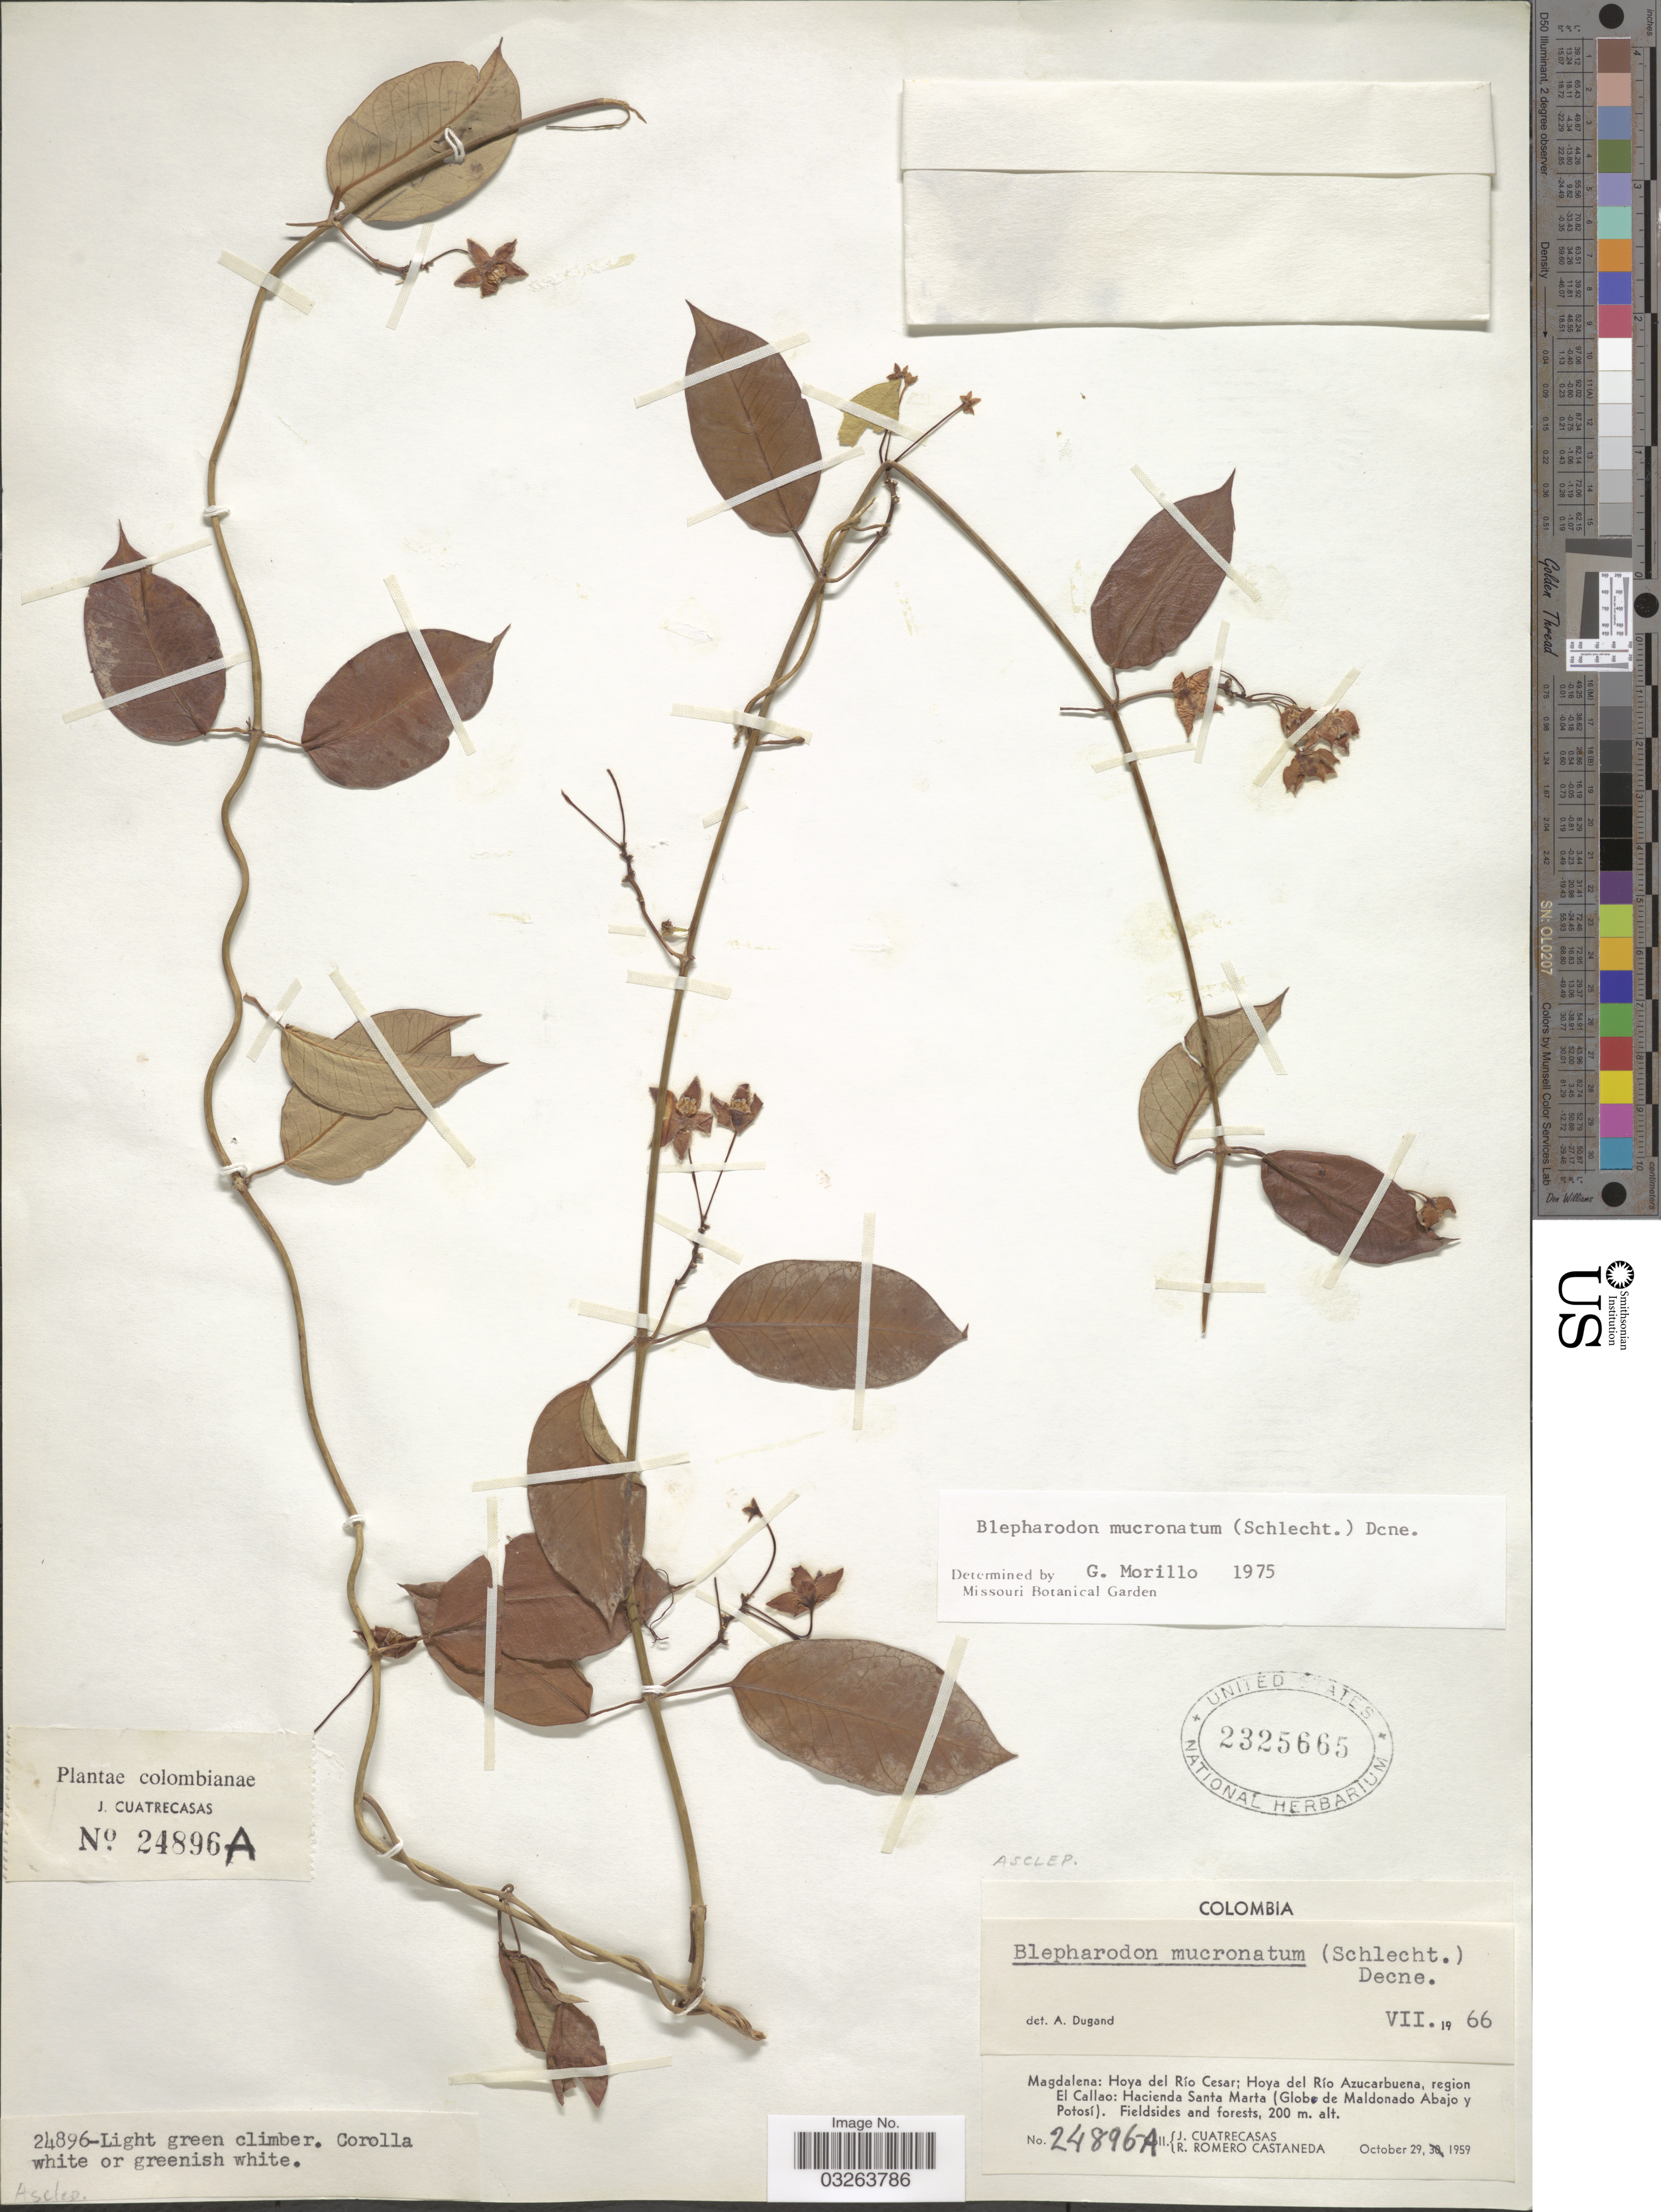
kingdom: Plantae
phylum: Tracheophyta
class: Magnoliopsida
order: Gentianales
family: Apocynaceae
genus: Blepharodon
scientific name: Blepharodon mucronatum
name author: (Schltdl.) Decne.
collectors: J. Cuatrecasas & R. Romero Castañeda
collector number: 24896A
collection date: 1959-10-29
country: Colombia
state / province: Magdalena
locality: Hoya del Río Cesar; Hoya del Río Azucarbuena, region El Callao: Hacienda Santa Marta (Globe de Maldonado Abajo y Potosí).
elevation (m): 200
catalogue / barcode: US 2325665